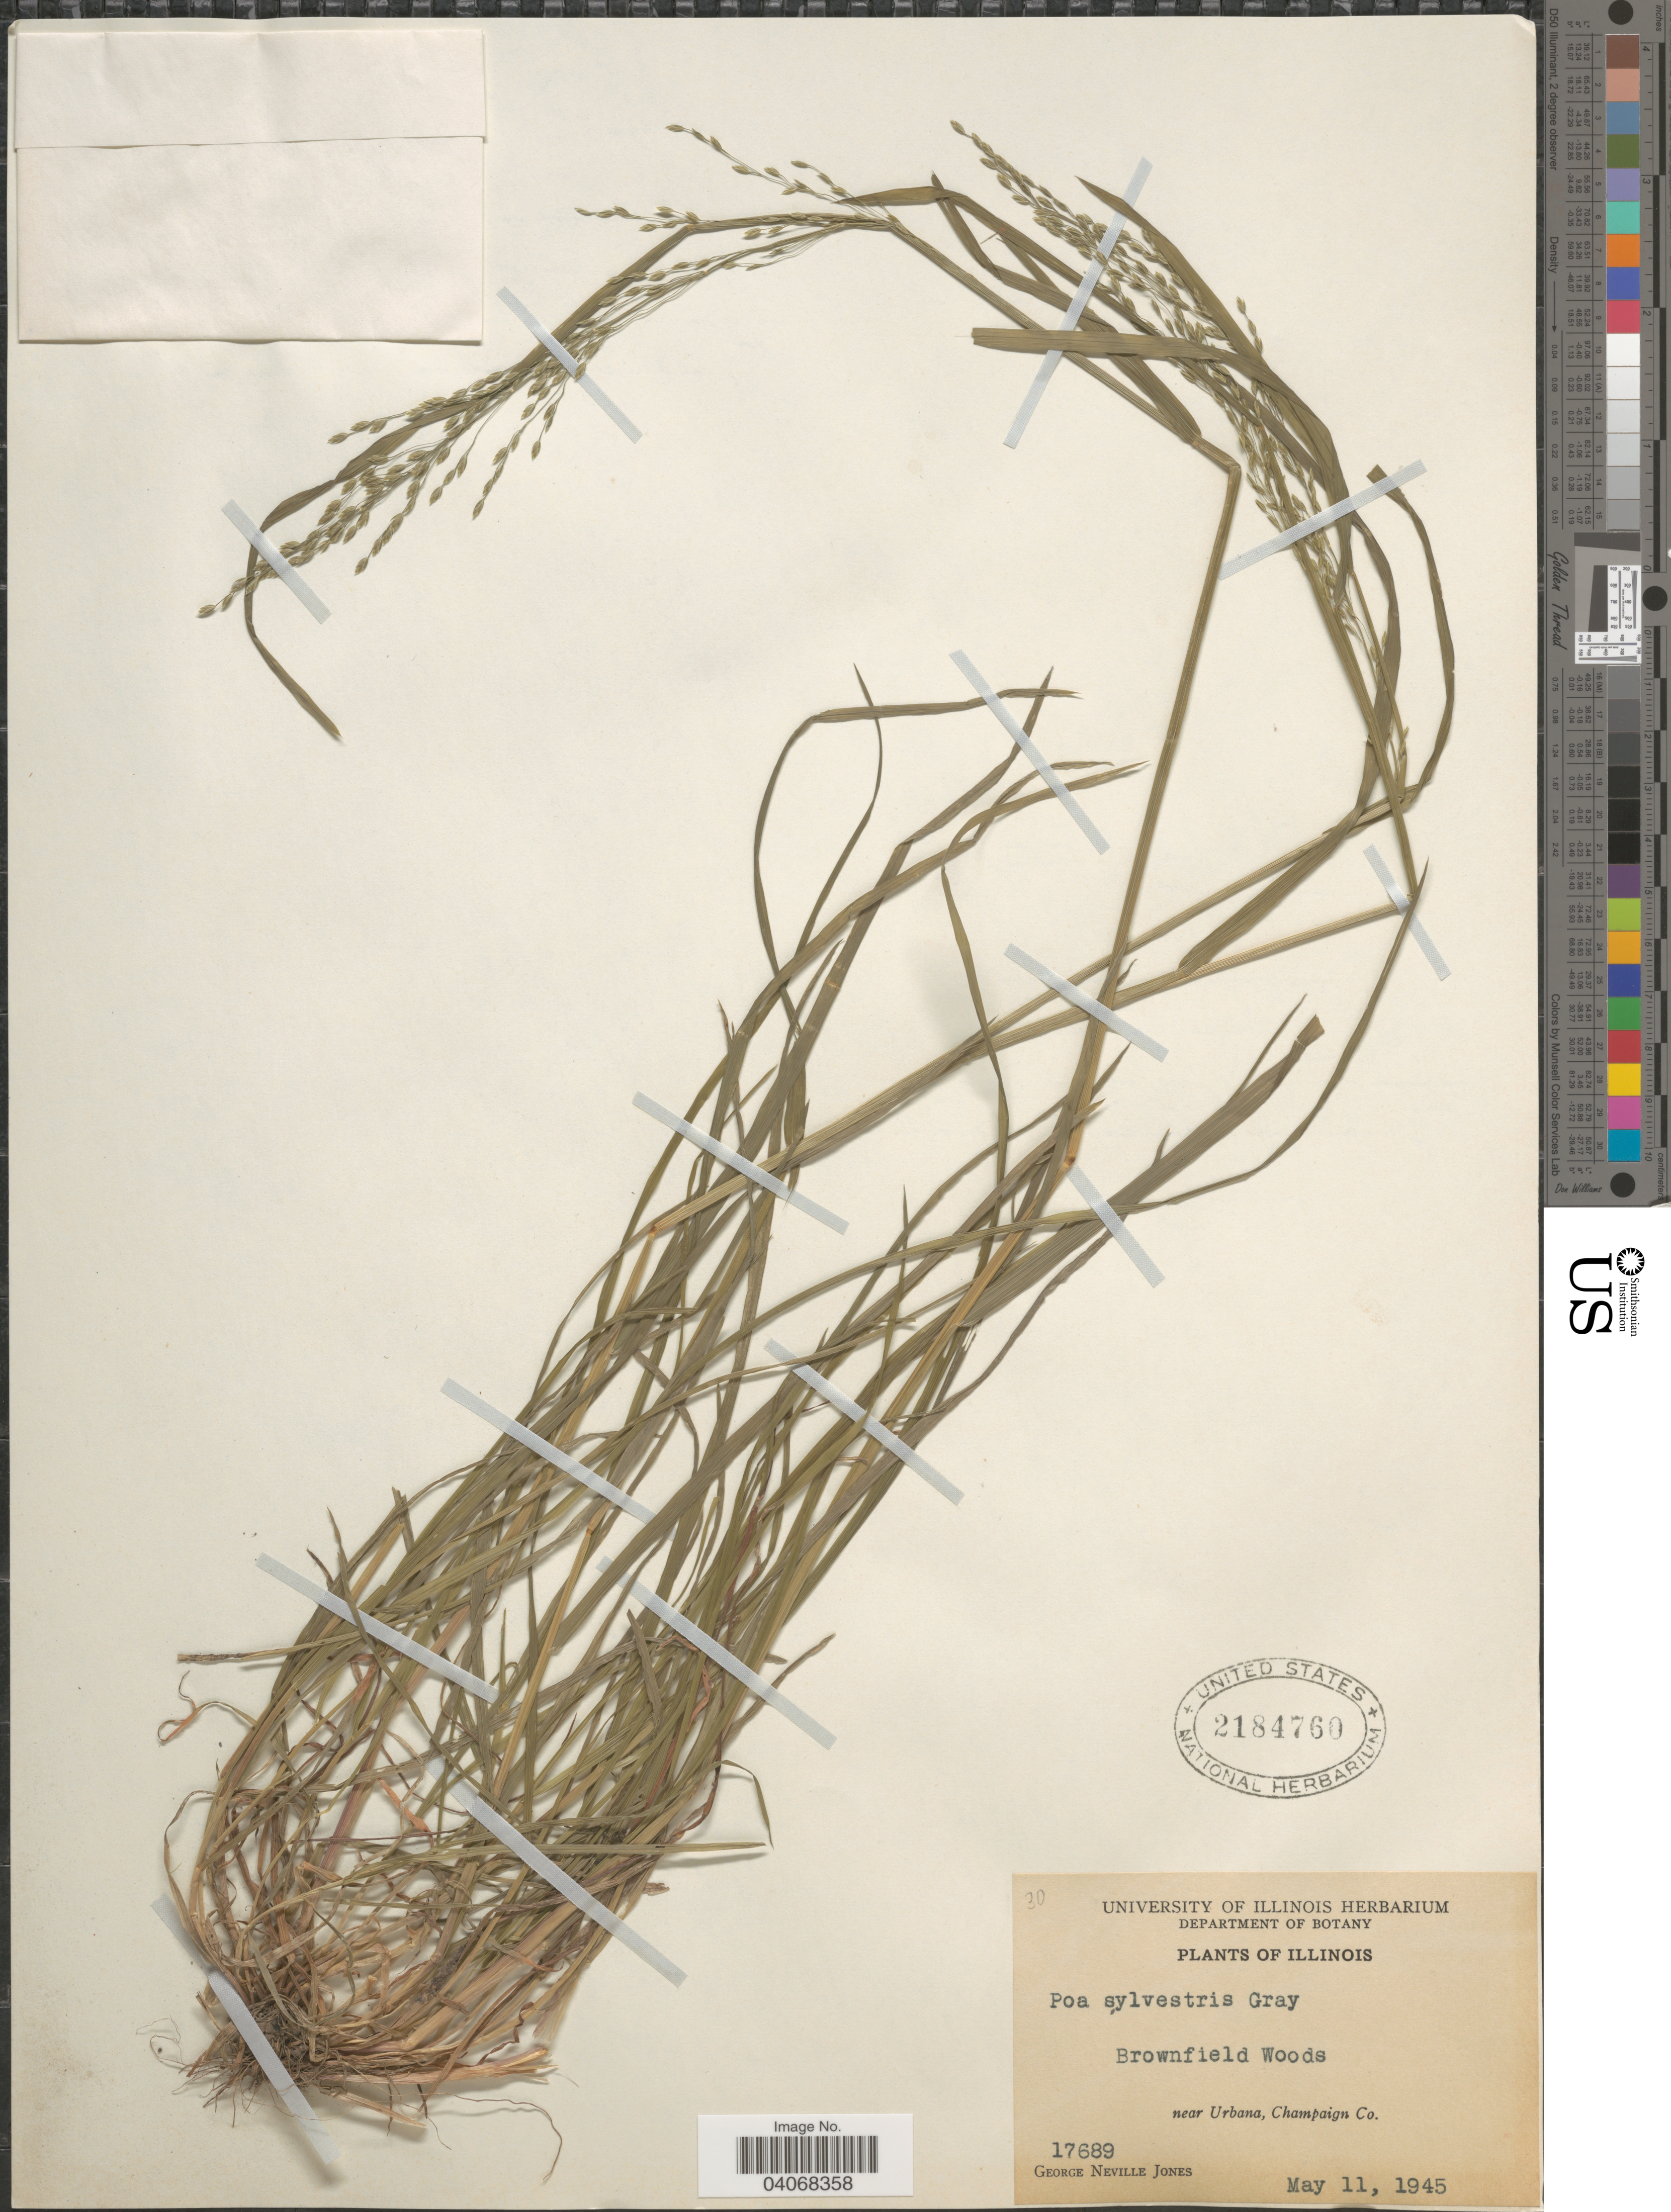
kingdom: Plantae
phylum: Tracheophyta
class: Liliopsida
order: Poales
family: Poaceae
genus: Poa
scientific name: Poa sylvestris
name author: A. Gray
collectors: G. N. Jones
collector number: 17689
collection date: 1945-05-11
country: United States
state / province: Illinois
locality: Brownfield Woods. Near Urbana, Champaign Co.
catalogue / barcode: US 2184760